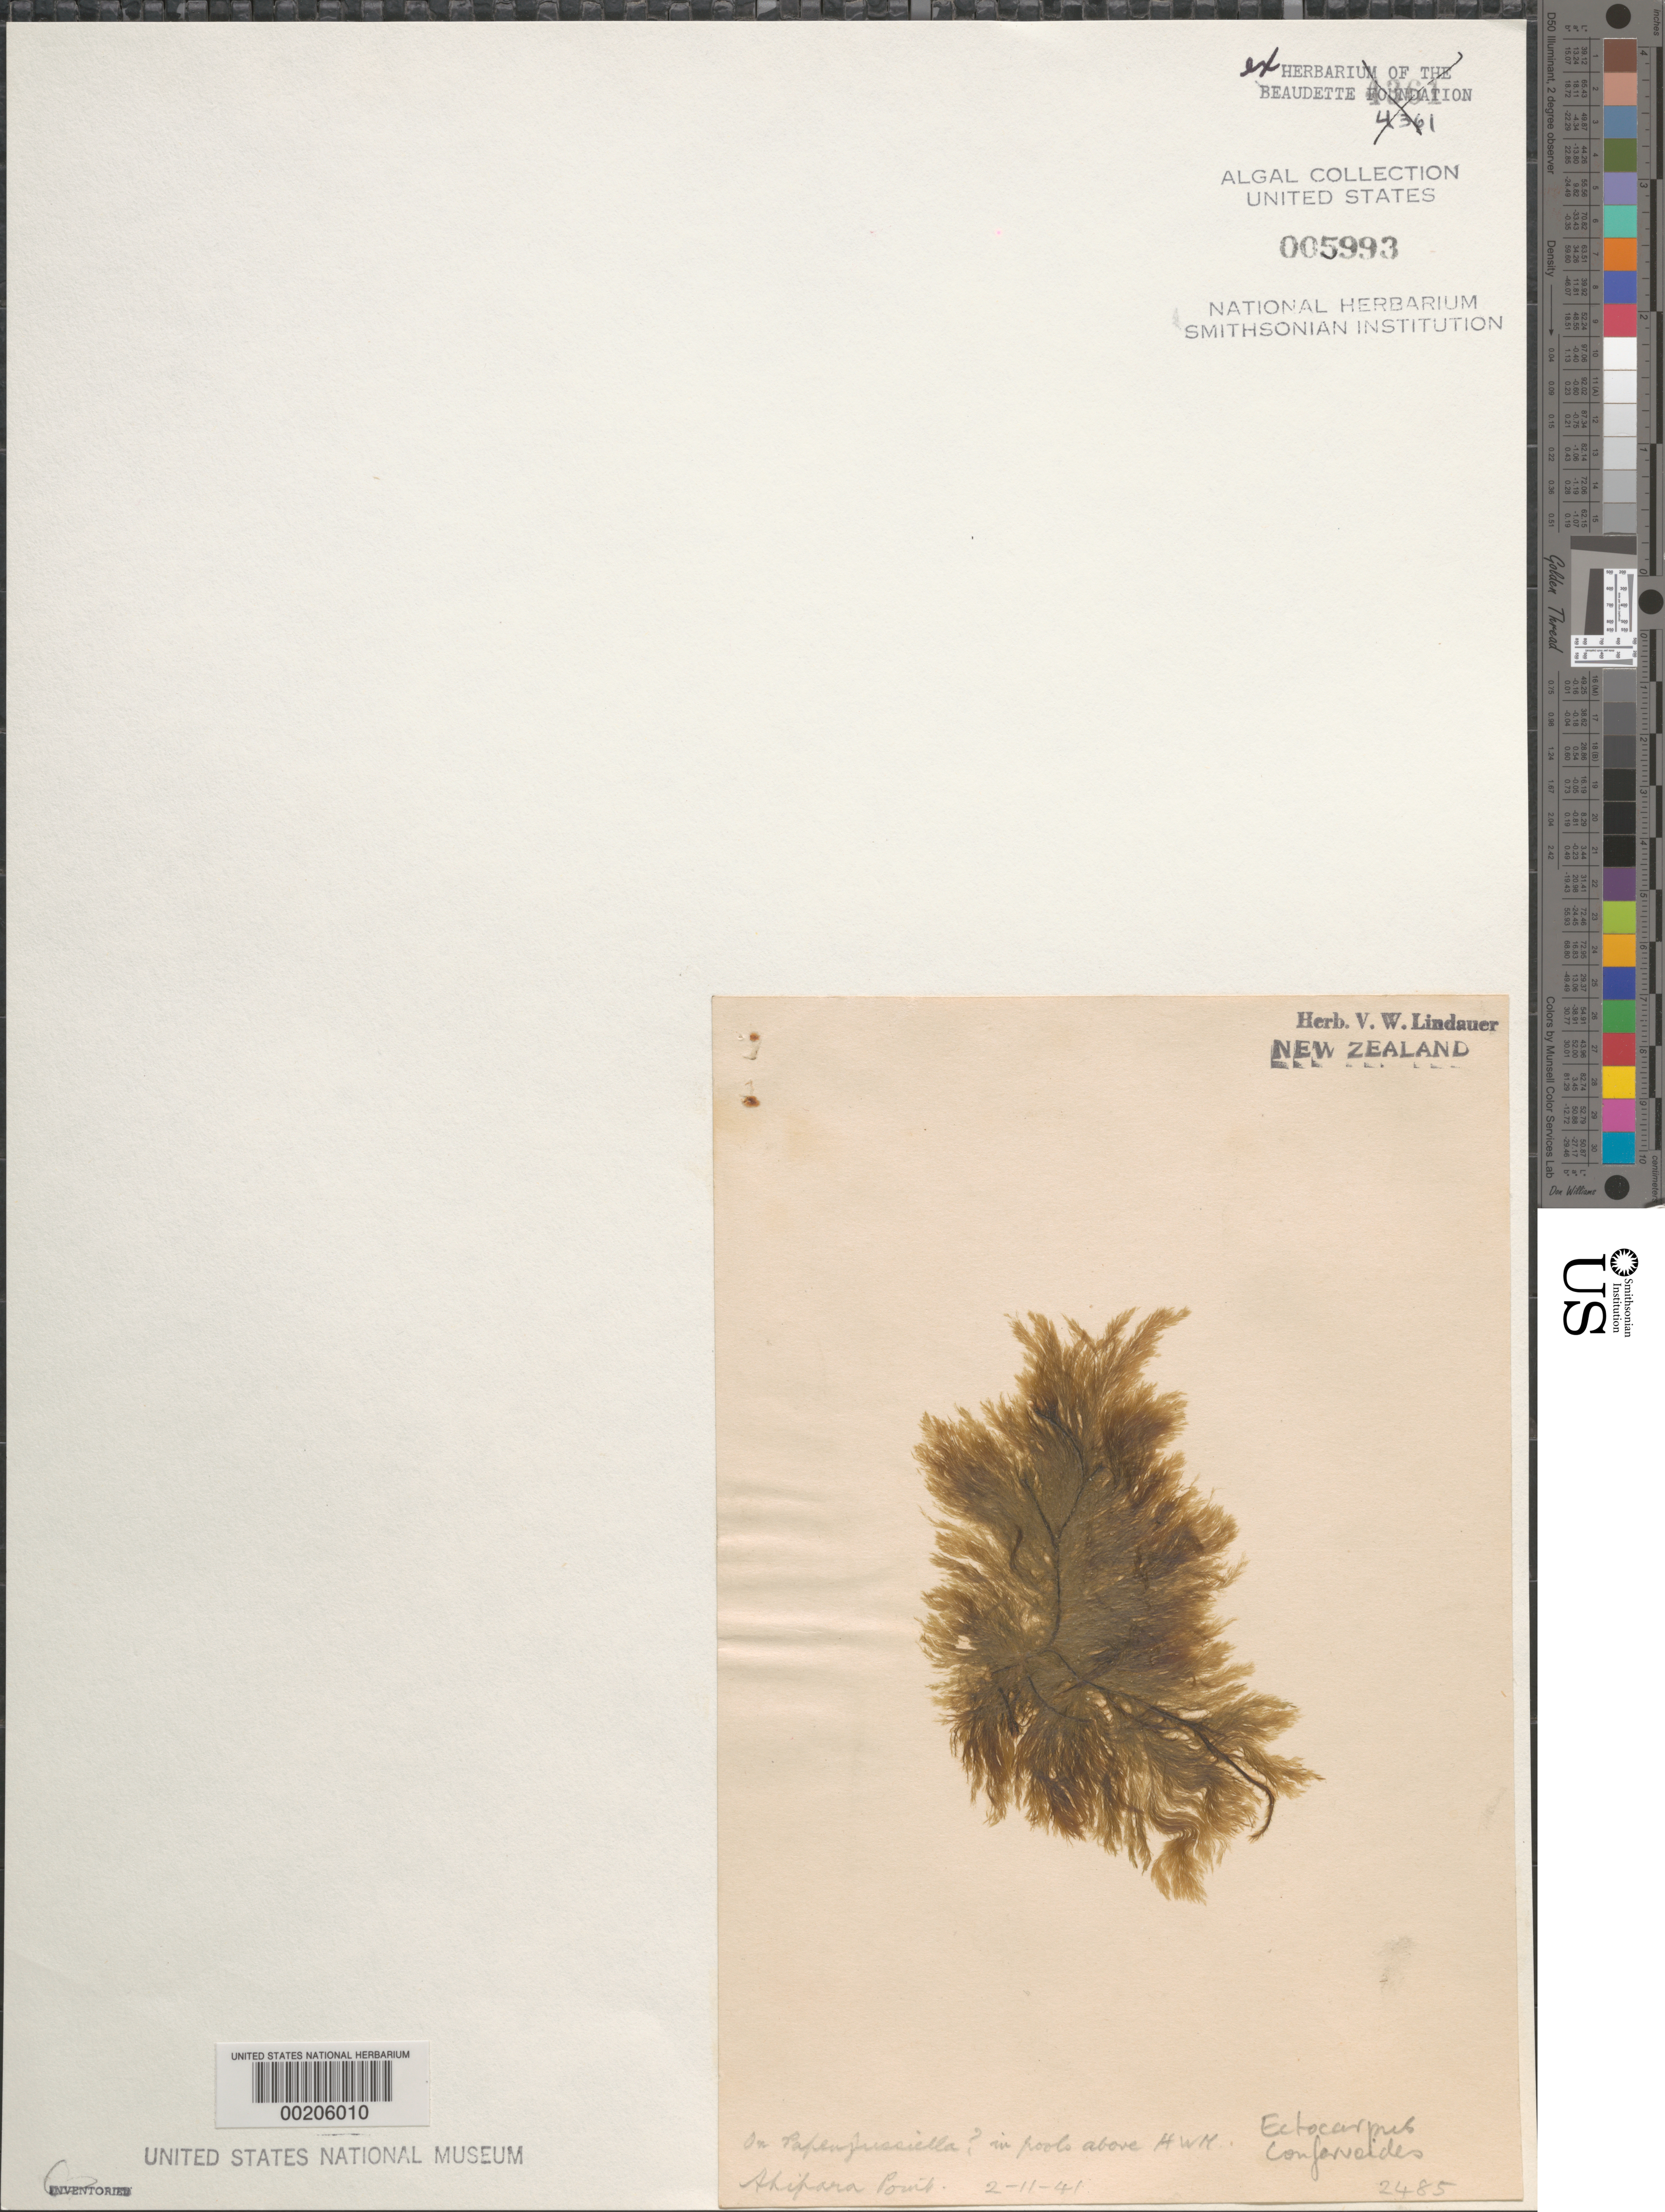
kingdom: Chromista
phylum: Ochrophyta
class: Phaeophyceae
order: Ectocarpales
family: Ectocarpaceae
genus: Ectocarpus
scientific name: Ectocarpus siliculosus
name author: (Dillwyn) Lyngbye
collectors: V. Lindauer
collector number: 2485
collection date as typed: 02 Nov 1941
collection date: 1941-11-02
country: New Zealand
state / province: Northland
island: North Island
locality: Ahipara Point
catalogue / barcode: US 5993